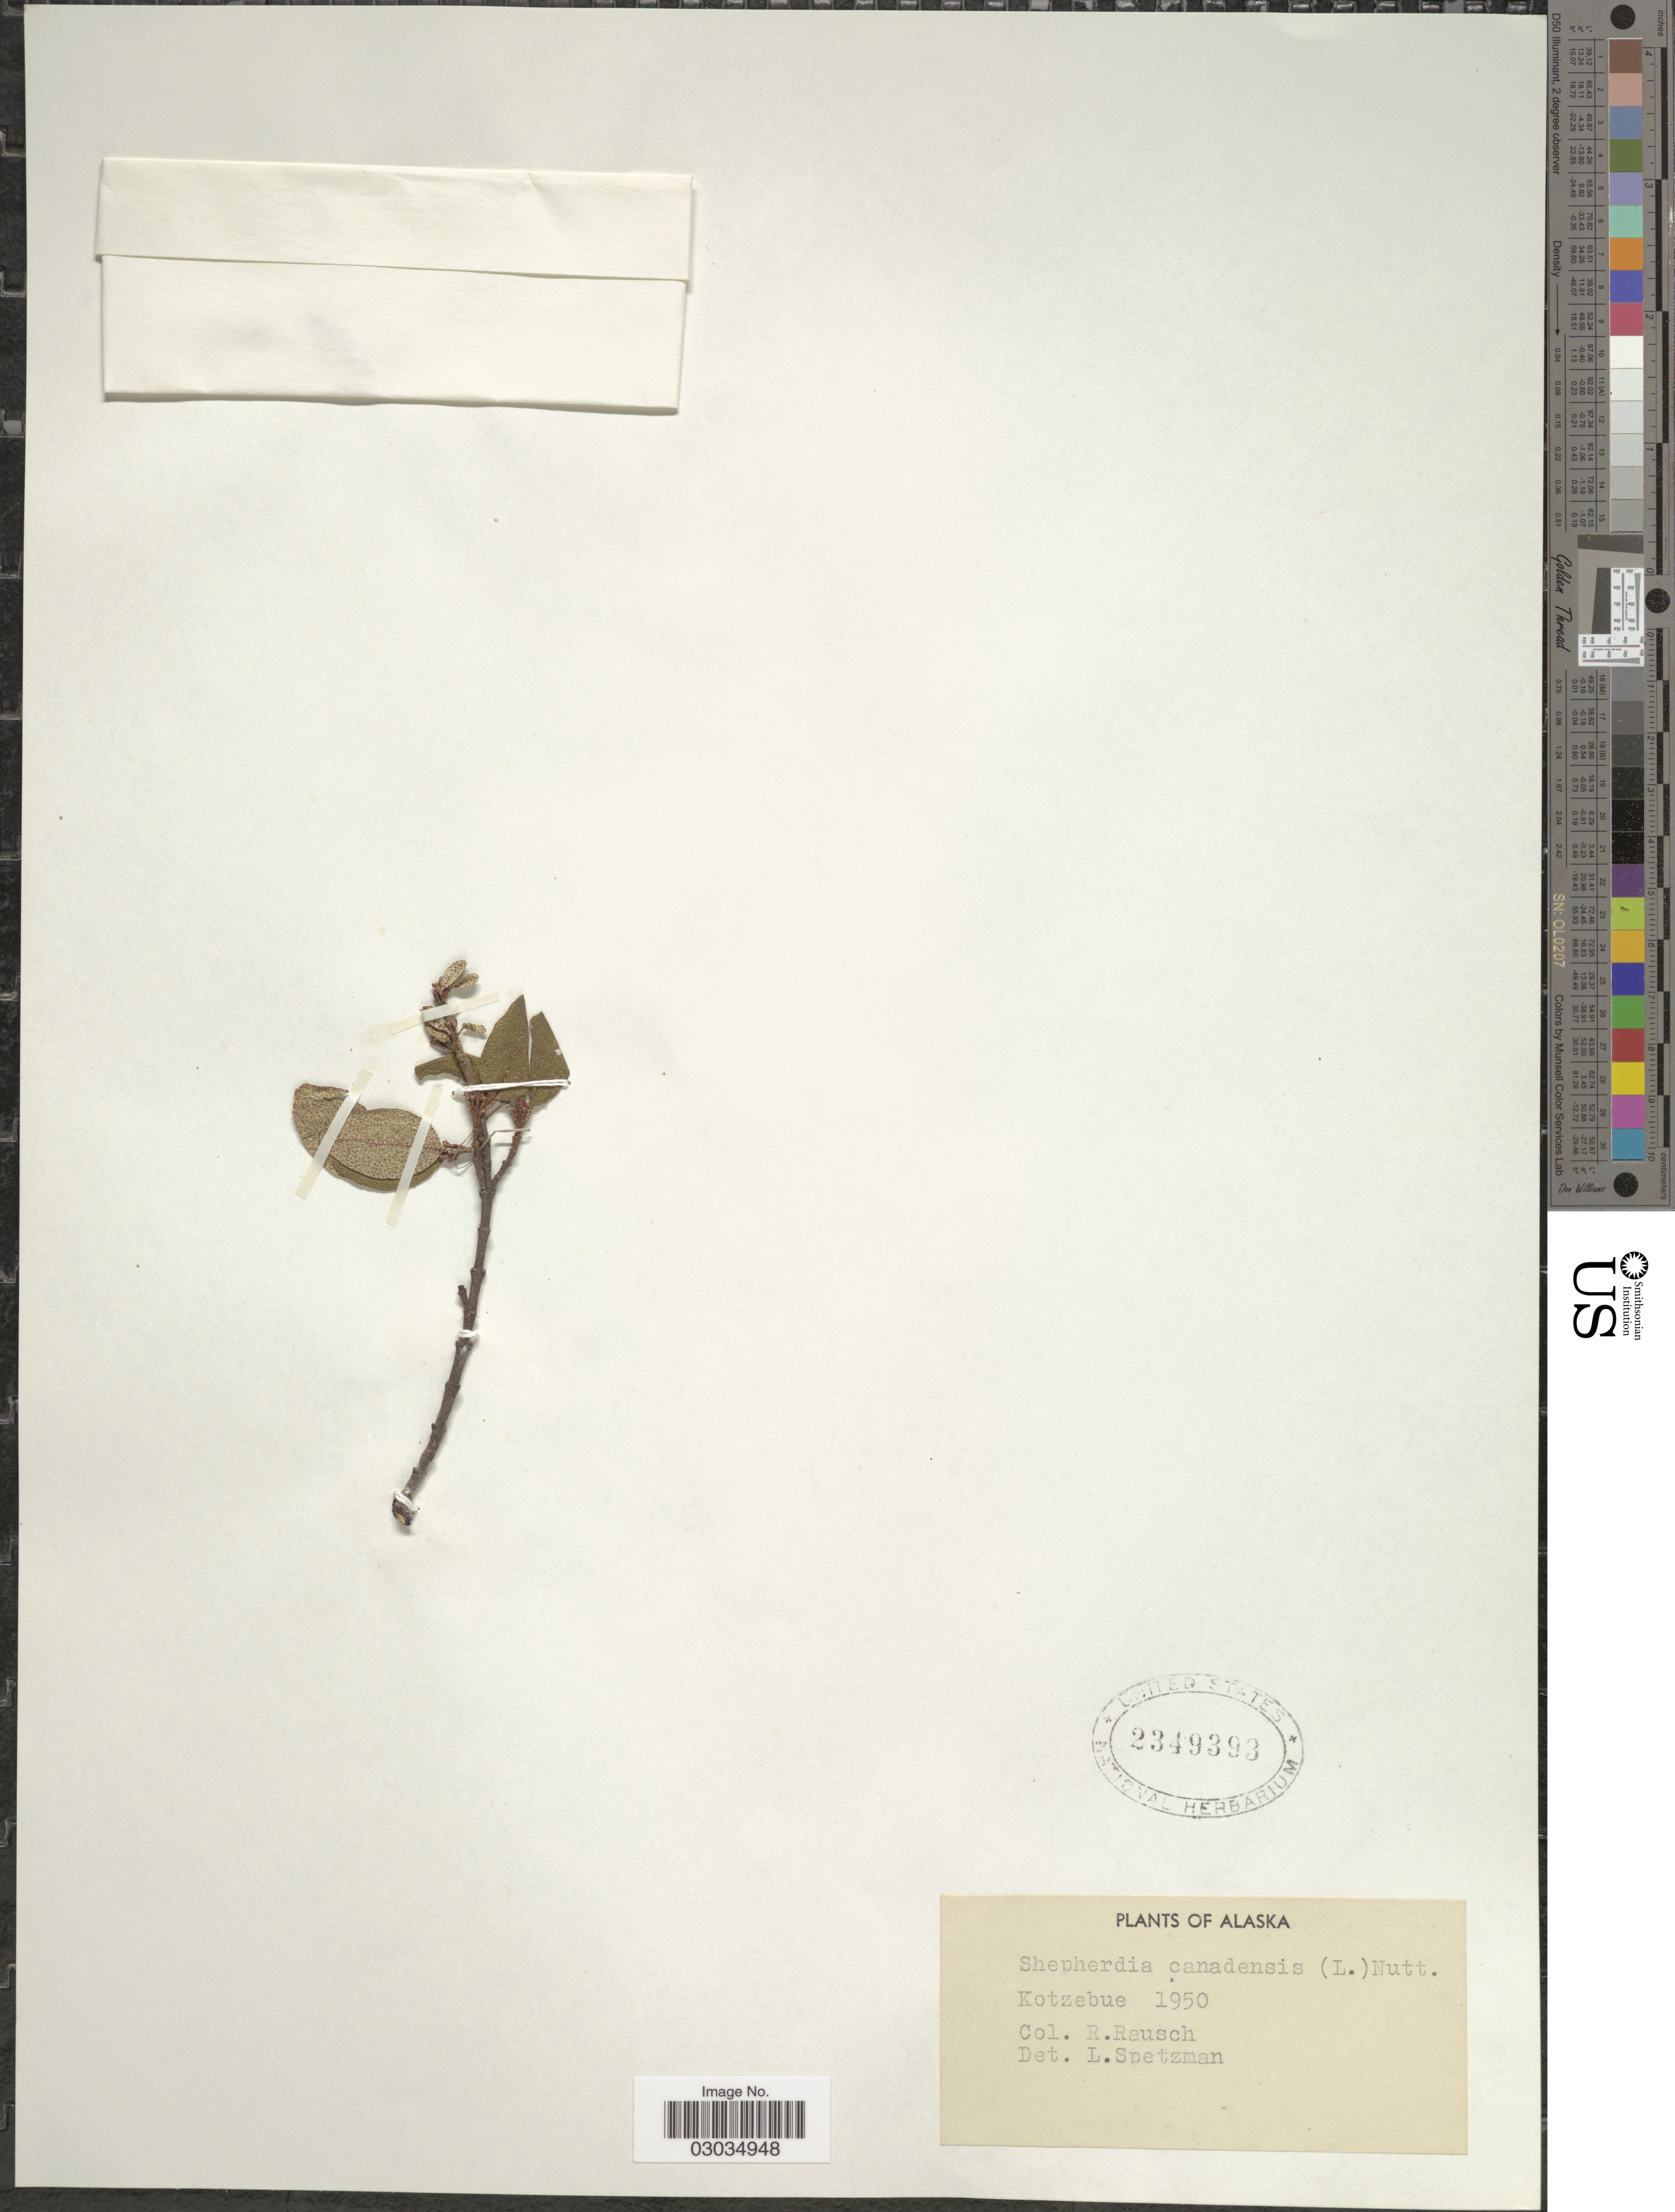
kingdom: Plantae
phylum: Tracheophyta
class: Magnoliopsida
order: Rosales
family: Elaeagnaceae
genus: Shepherdia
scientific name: Shepherdia canadensis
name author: (L.) Nutt.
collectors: R. Rausch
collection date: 1950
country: United States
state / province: Alaska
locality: Kotzebue.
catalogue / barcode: US 2349393